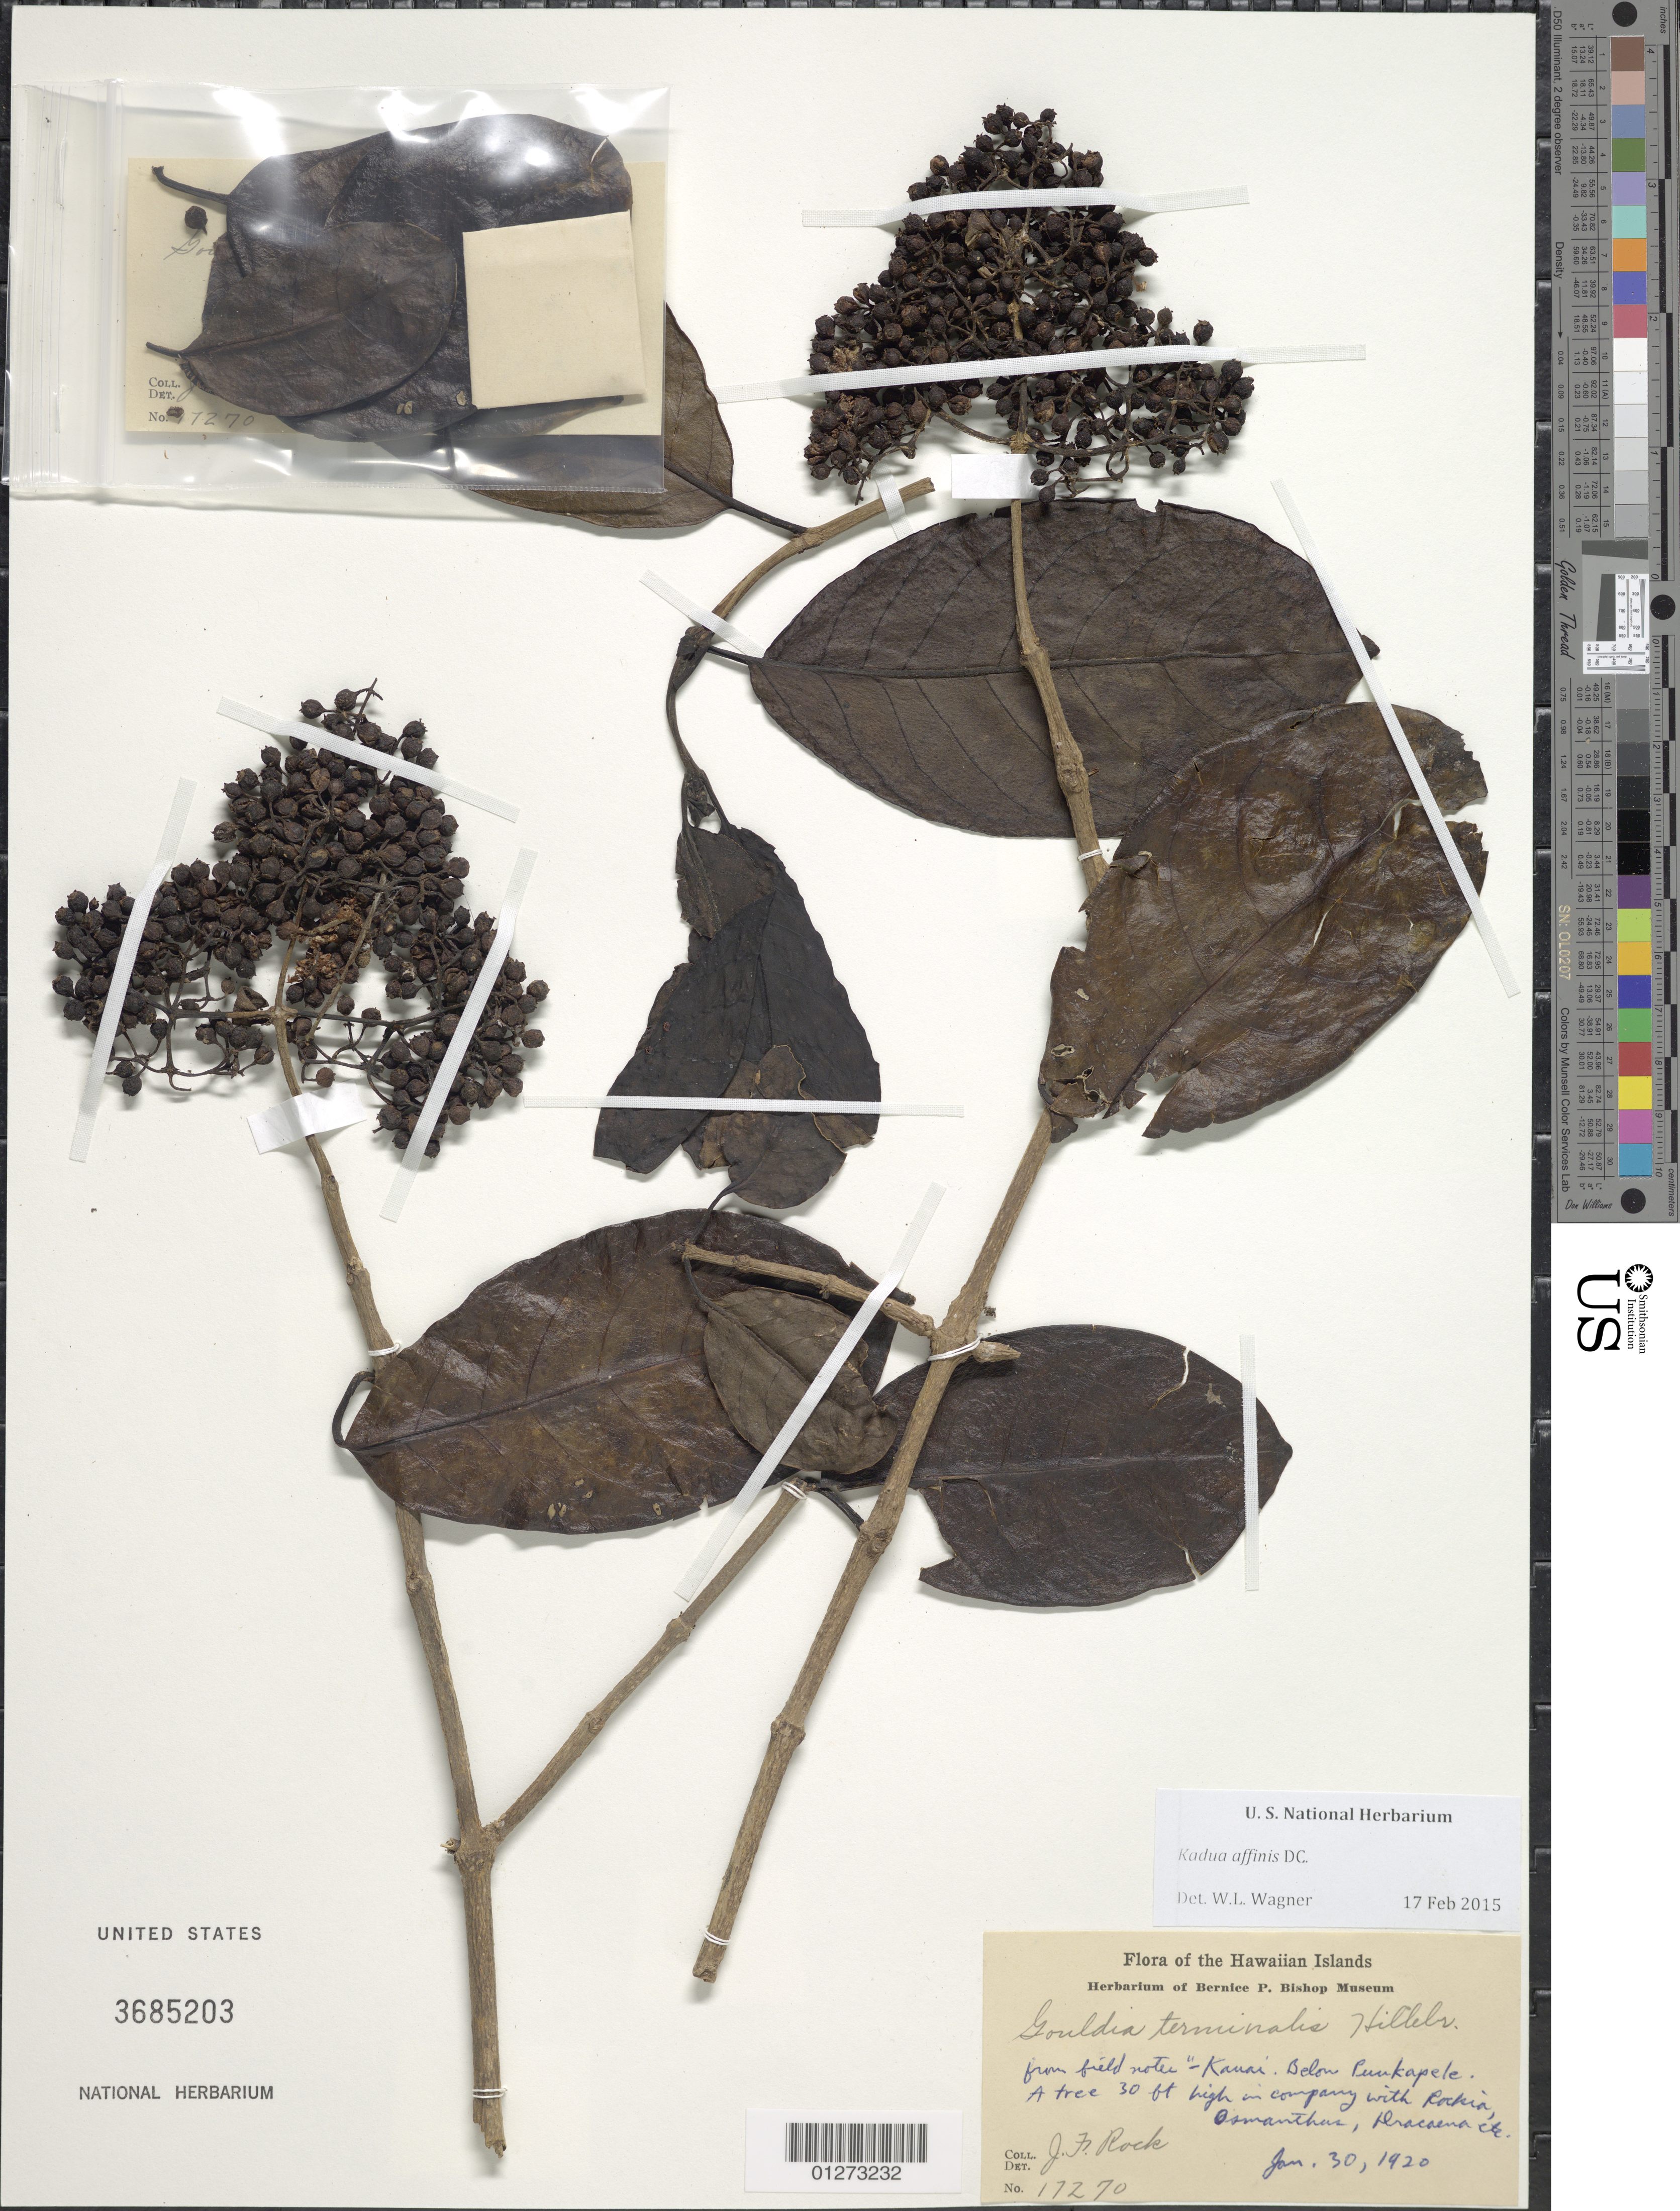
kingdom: Plantae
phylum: Tracheophyta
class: Magnoliopsida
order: Gentianales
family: Rubiaceae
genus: Kadua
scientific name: Kadua affinis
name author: DC.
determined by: Wagner, W. L., (BOT), Smithsonian Institution - National Museum of Natural History (UNITED STATES)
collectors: J. F. Rock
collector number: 17270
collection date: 1920-01-30/1930-01-30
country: United States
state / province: Hawaii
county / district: Kaui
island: Kaua'i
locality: Below Puu Kapele.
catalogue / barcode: US 3685203